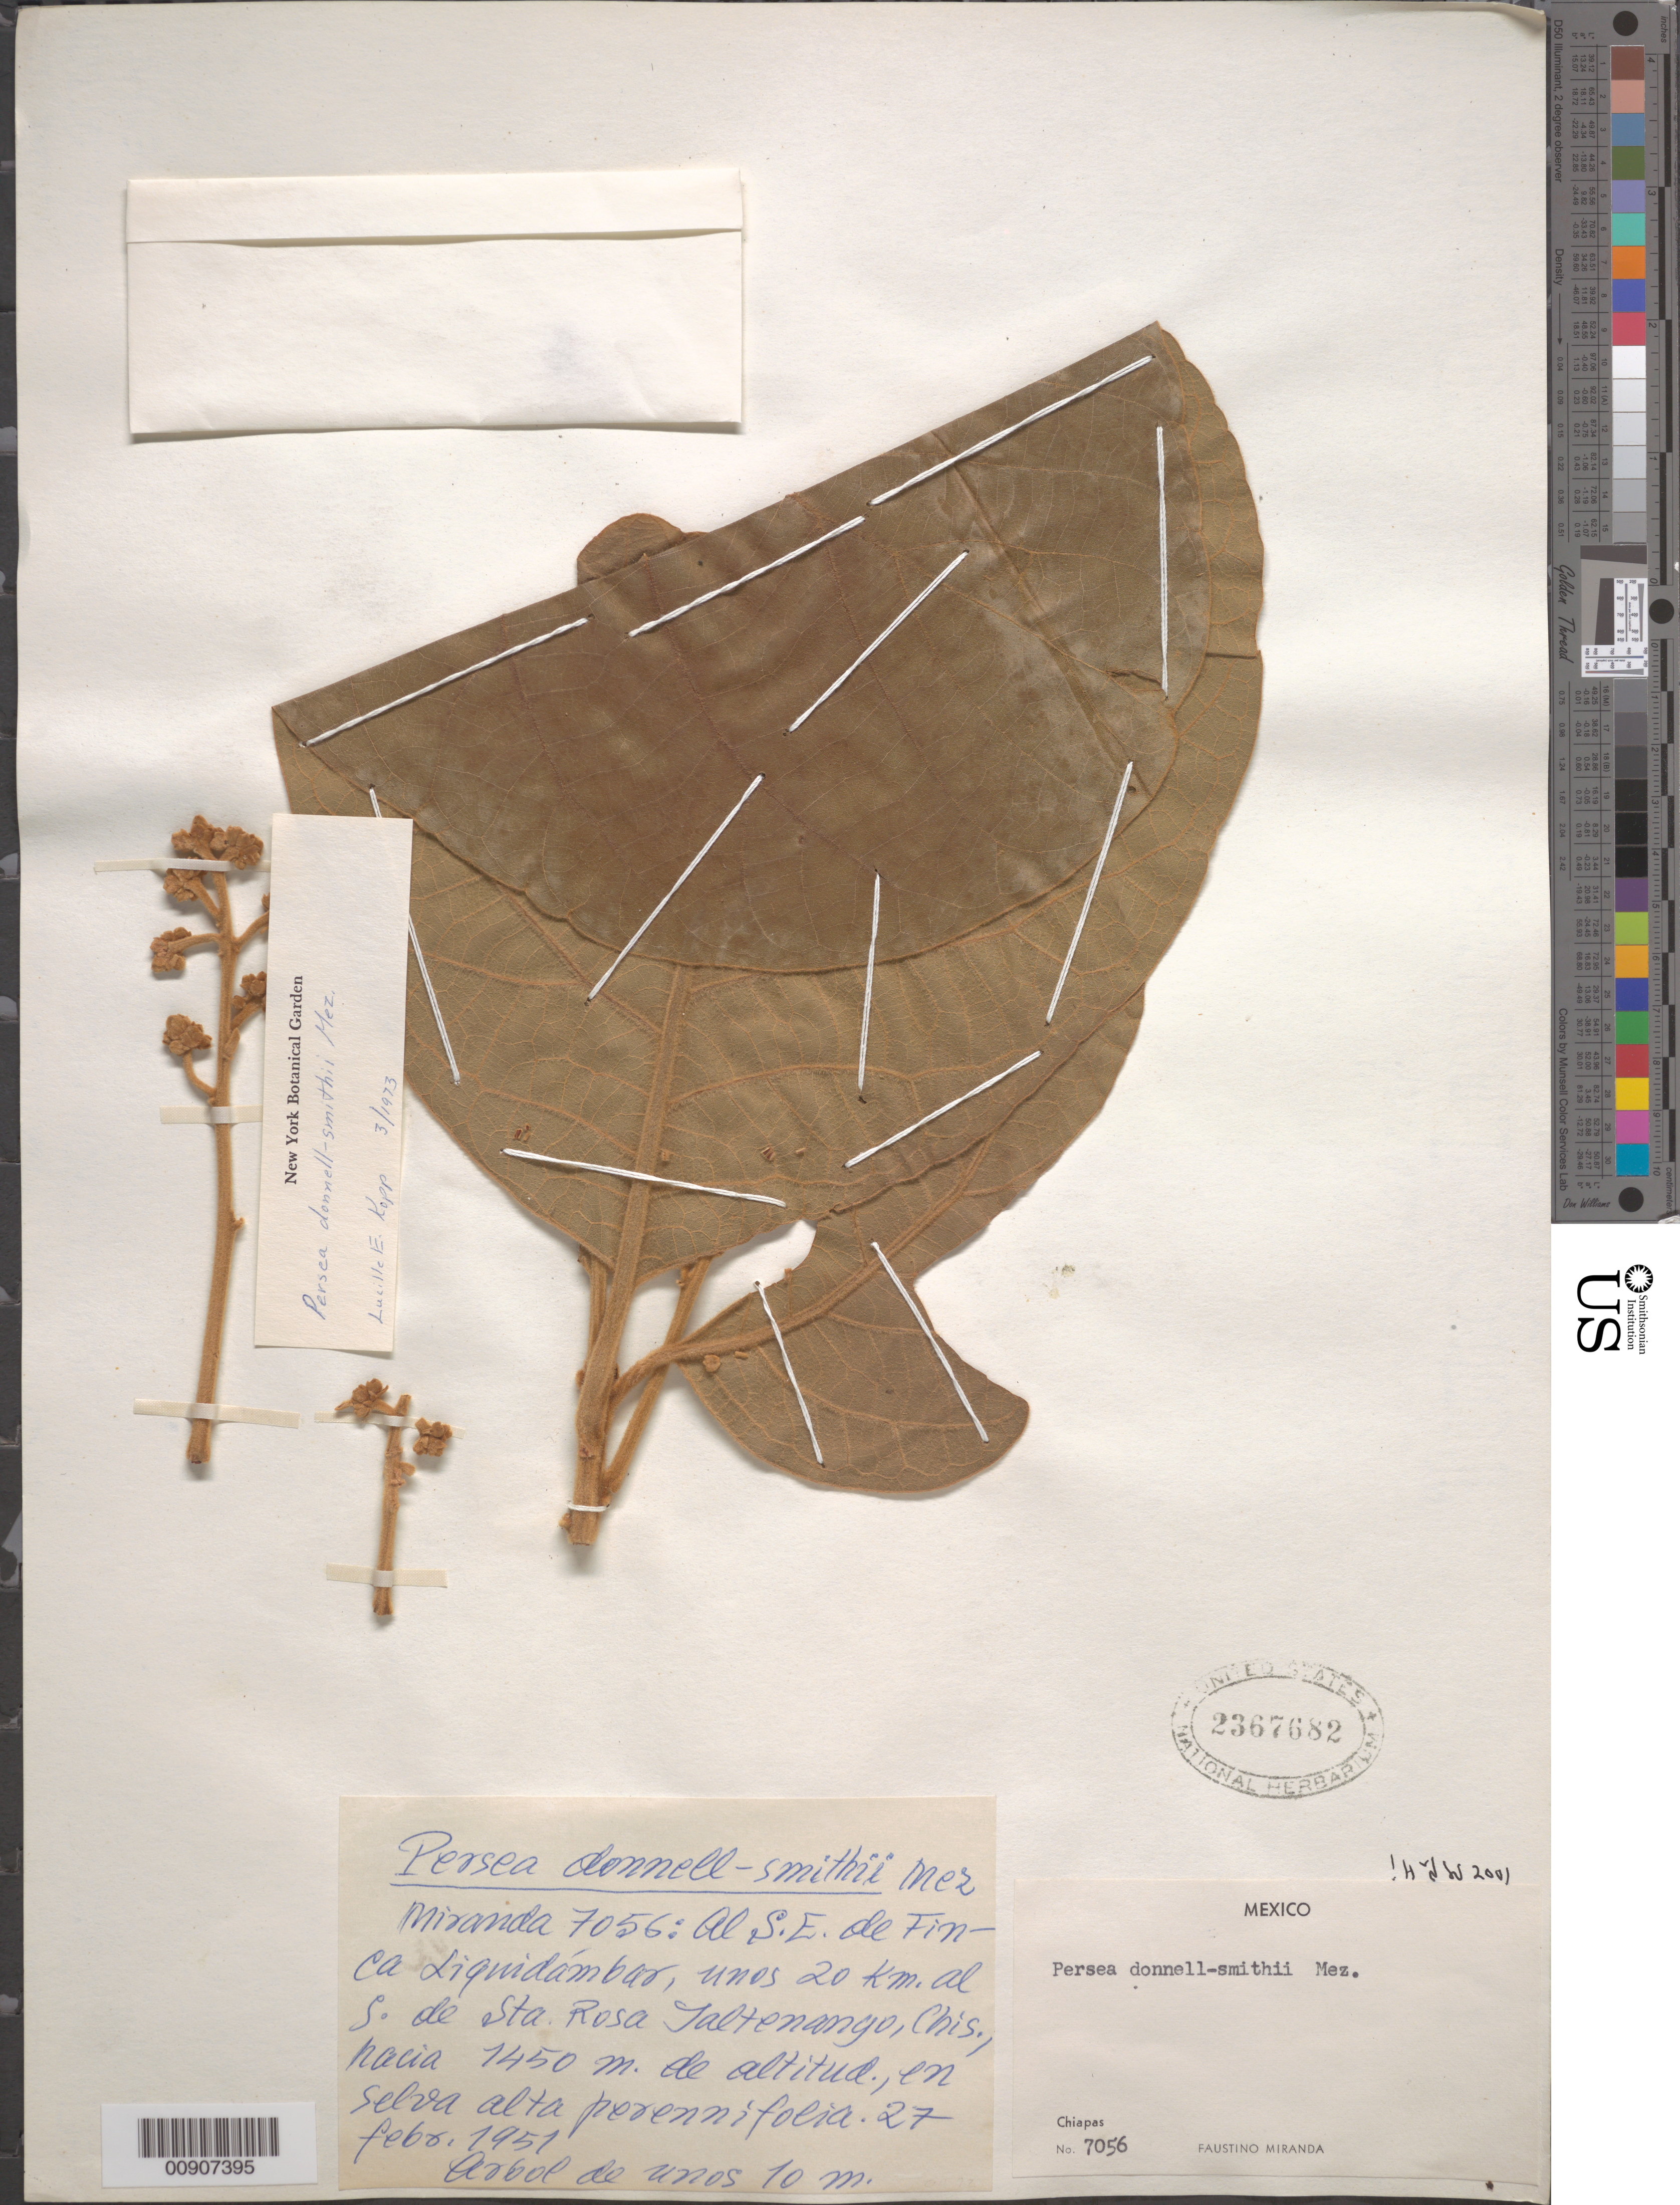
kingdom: Plantae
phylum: Tracheophyta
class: Magnoliopsida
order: Laurales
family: Lauraceae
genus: Persea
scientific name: Persea donnell-smithii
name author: Mez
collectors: Miranda G., F.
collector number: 7056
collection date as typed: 27 Feb 1951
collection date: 1951-02-27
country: Mexico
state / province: Chiapas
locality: Al S.E. de Finca Liquidámbar, unos 20 km al S. de Sta. Rosa Jaltenango, Chiapas.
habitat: Selva alta perennifolia.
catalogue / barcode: US 2367682